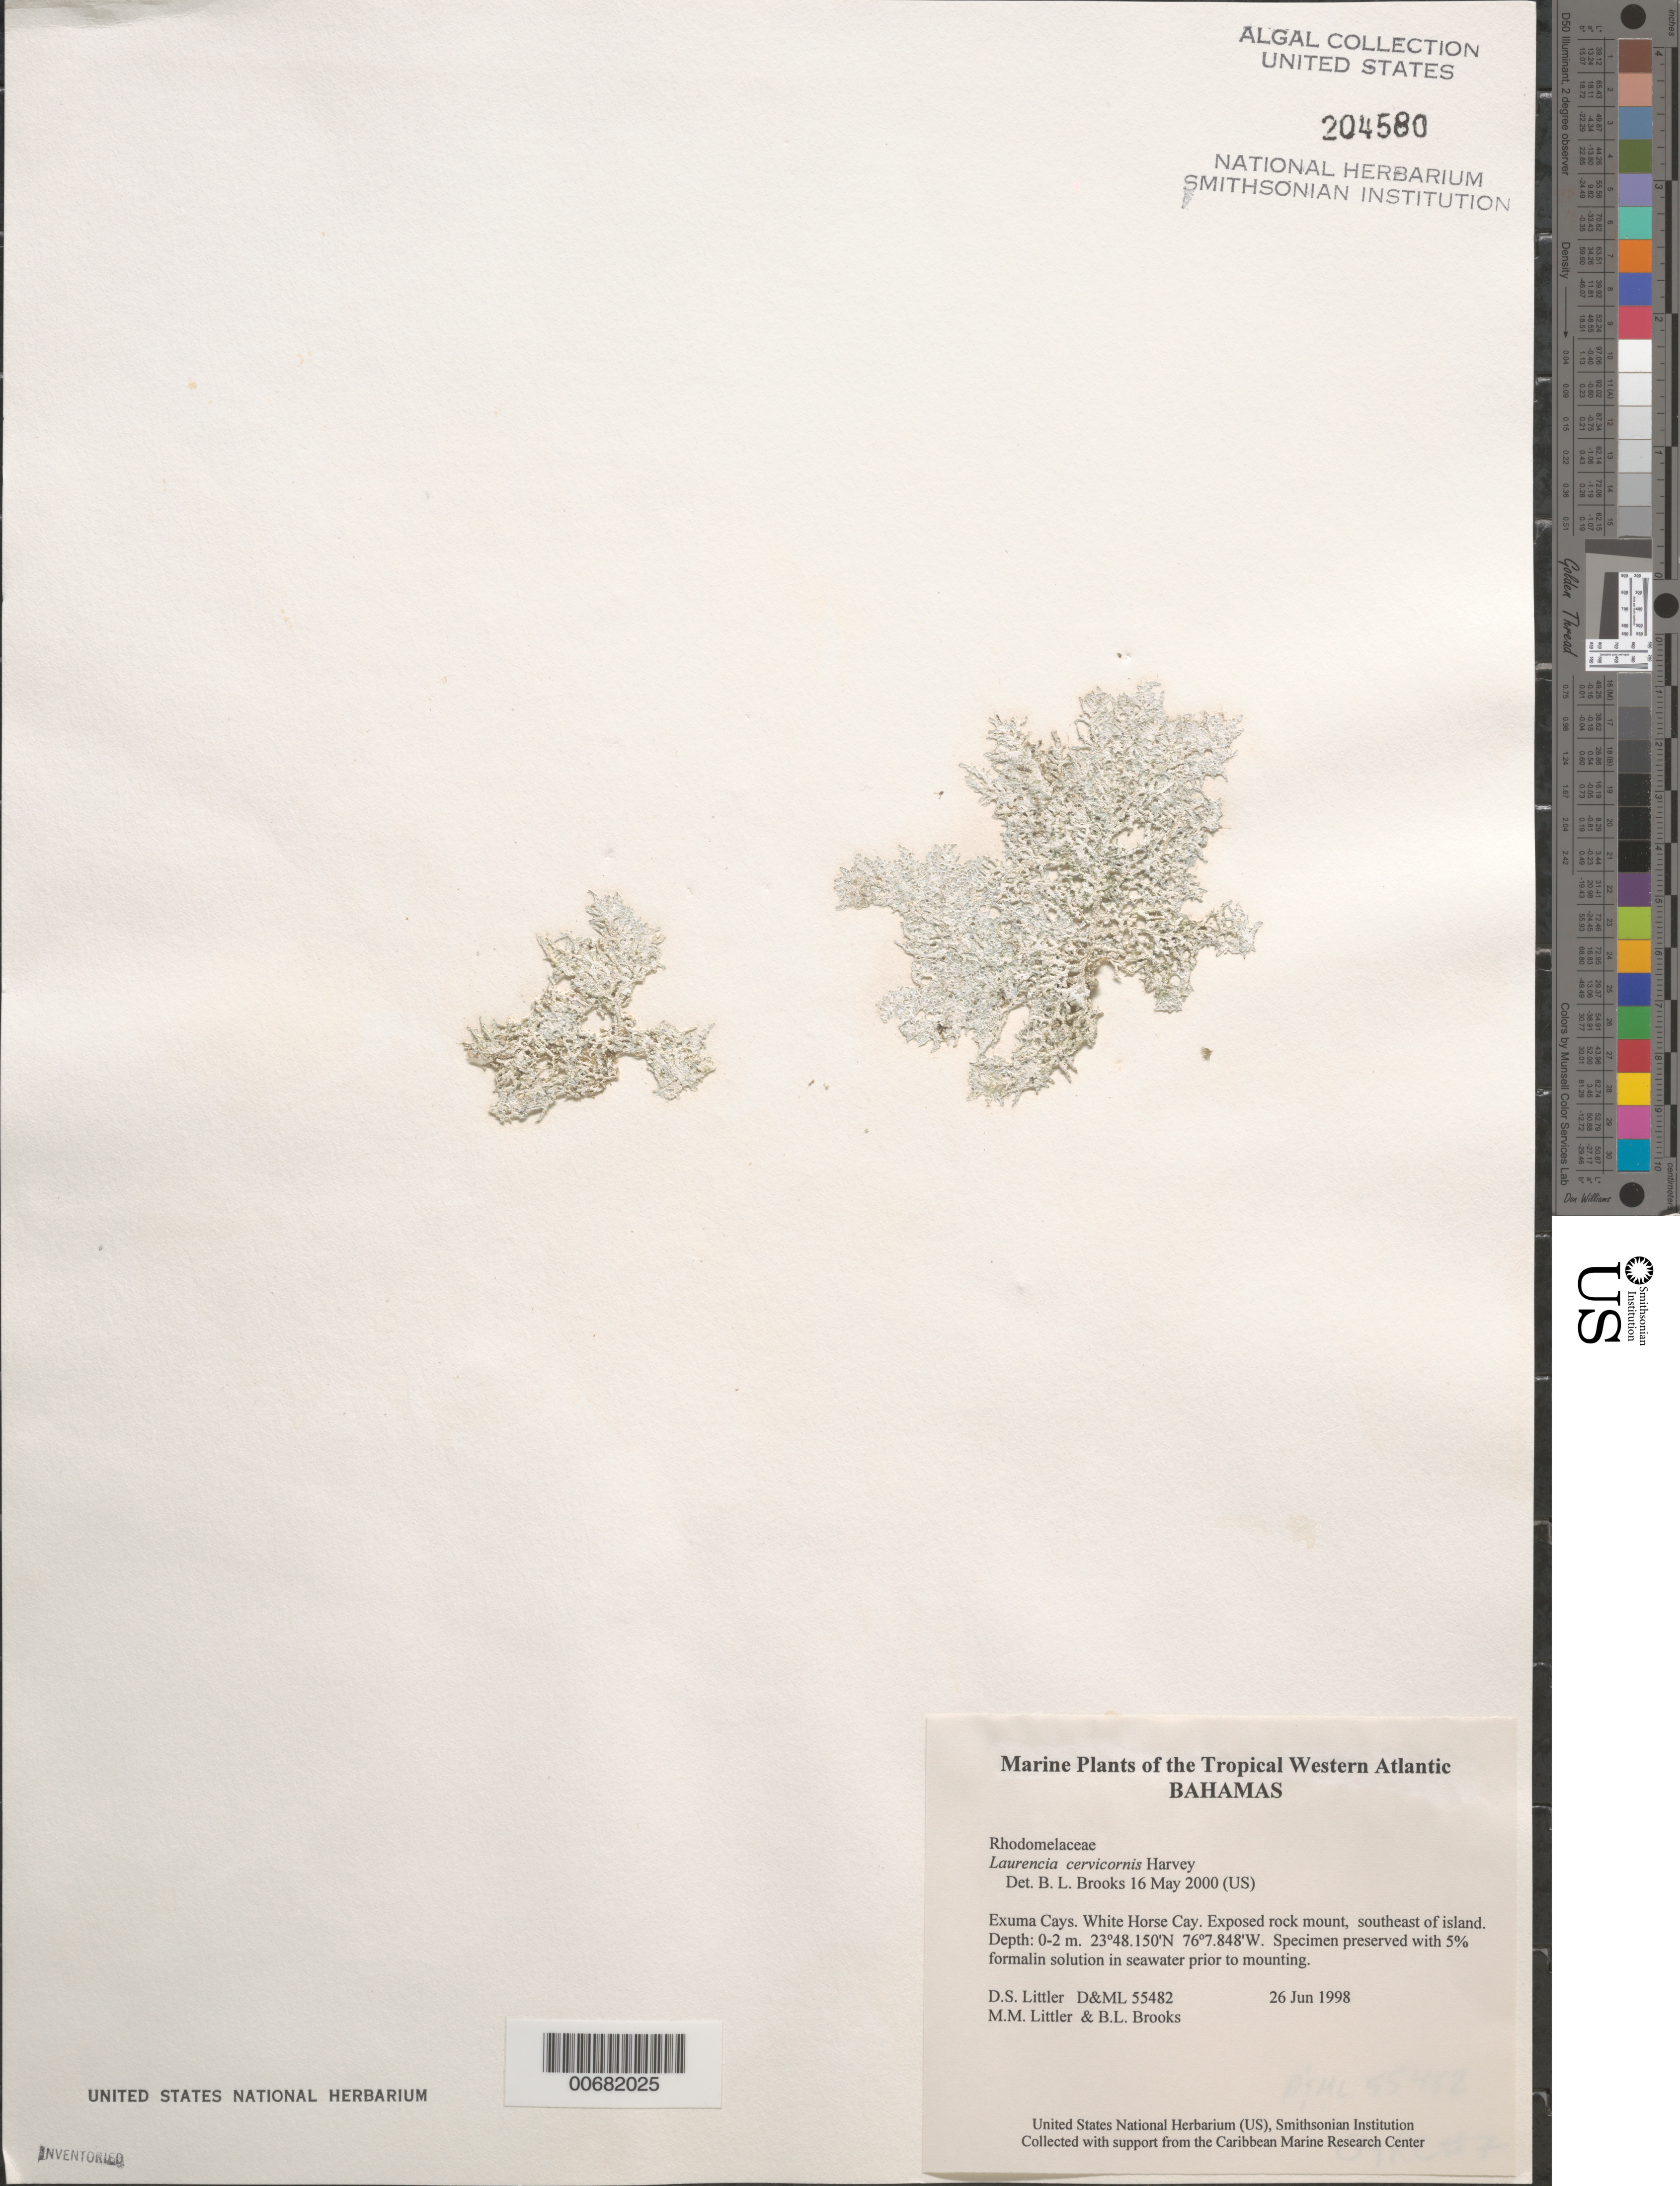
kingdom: Plantae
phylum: Rhodophyta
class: Florideophyceae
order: Ceramiales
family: Rhodomelaceae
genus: Palisada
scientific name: Palisada cervicornis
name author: (Harvey) Collado-Vides et al.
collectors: D. S. Littler, M. M. Littler & B. Brooks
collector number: D&ML 55482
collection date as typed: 26 Jun 1998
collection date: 1998-06-26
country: Bahamas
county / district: Exuma District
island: White Horse Key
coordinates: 23 48.150' N, 76 7.848' W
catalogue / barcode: US 204580